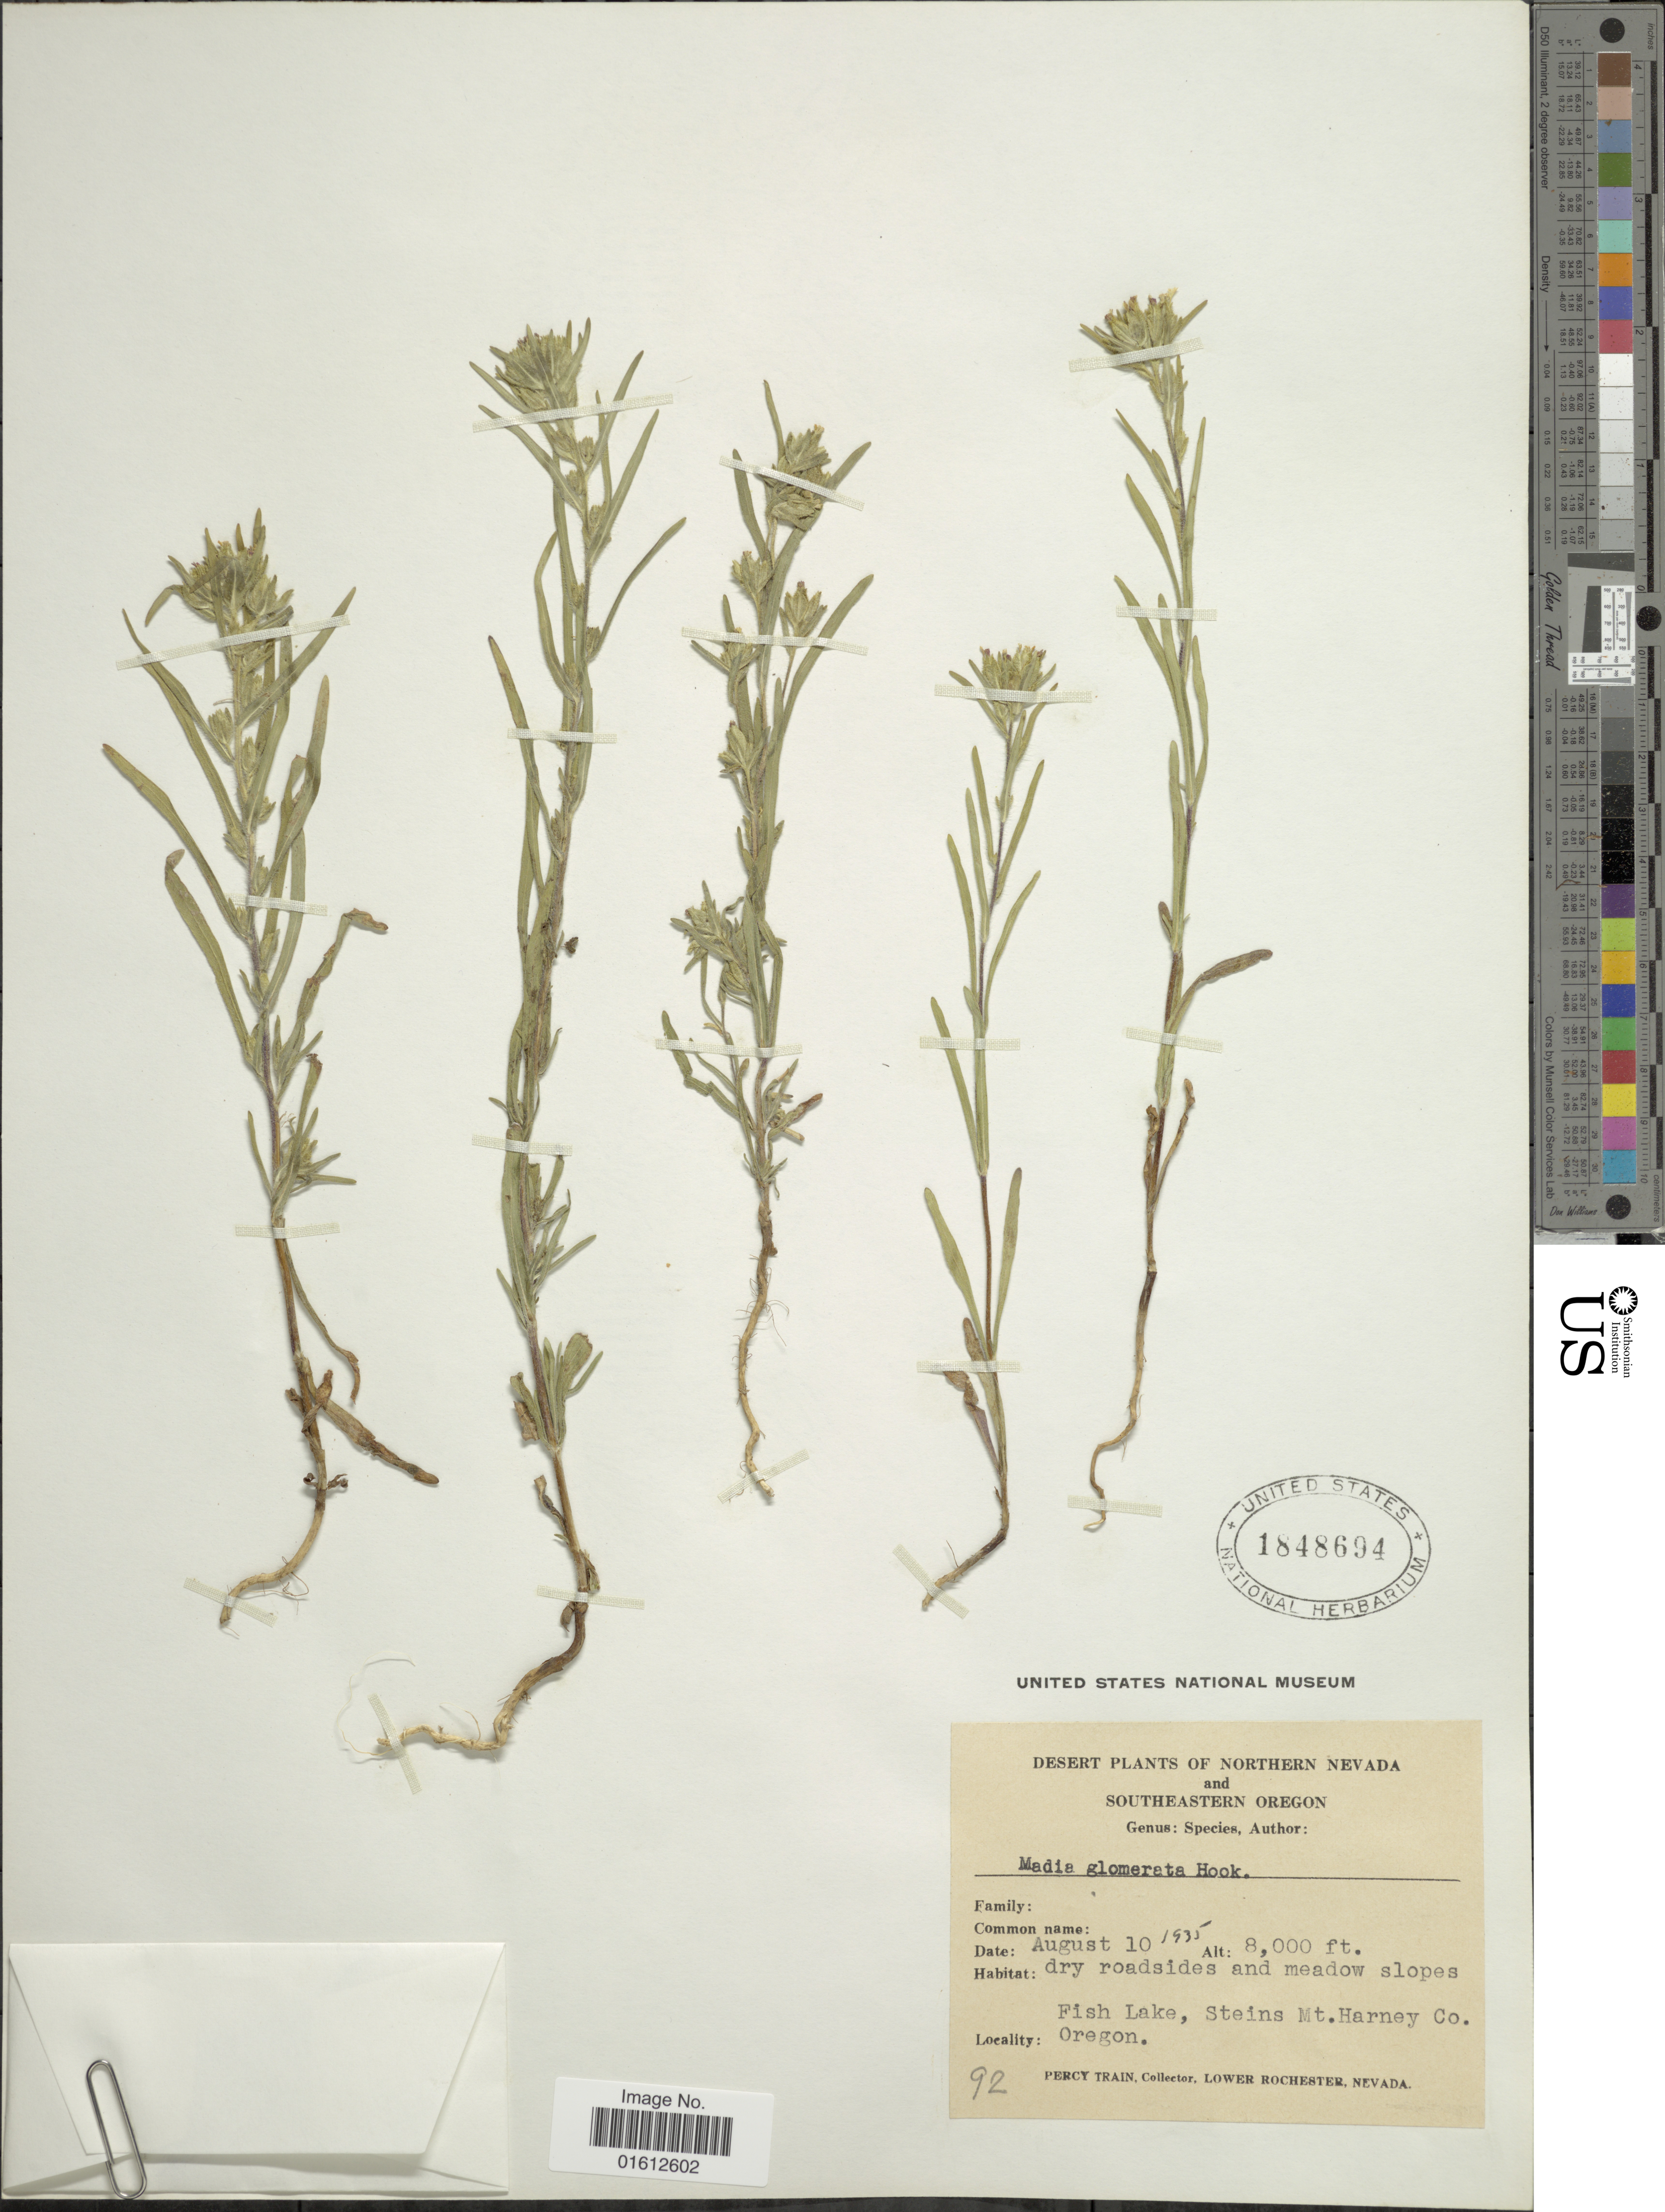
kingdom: Plantae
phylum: Tracheophyta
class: Magnoliopsida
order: Asterales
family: Asteraceae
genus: Madia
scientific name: Madia glomerata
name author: Hook.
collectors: P. Train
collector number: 92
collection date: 1935-08-10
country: United States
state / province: Oregon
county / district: Harney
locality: Dry roadsides and meadow slopes Fish Lake, Steins Mt. Harney Co.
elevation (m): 2438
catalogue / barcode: US 1848694